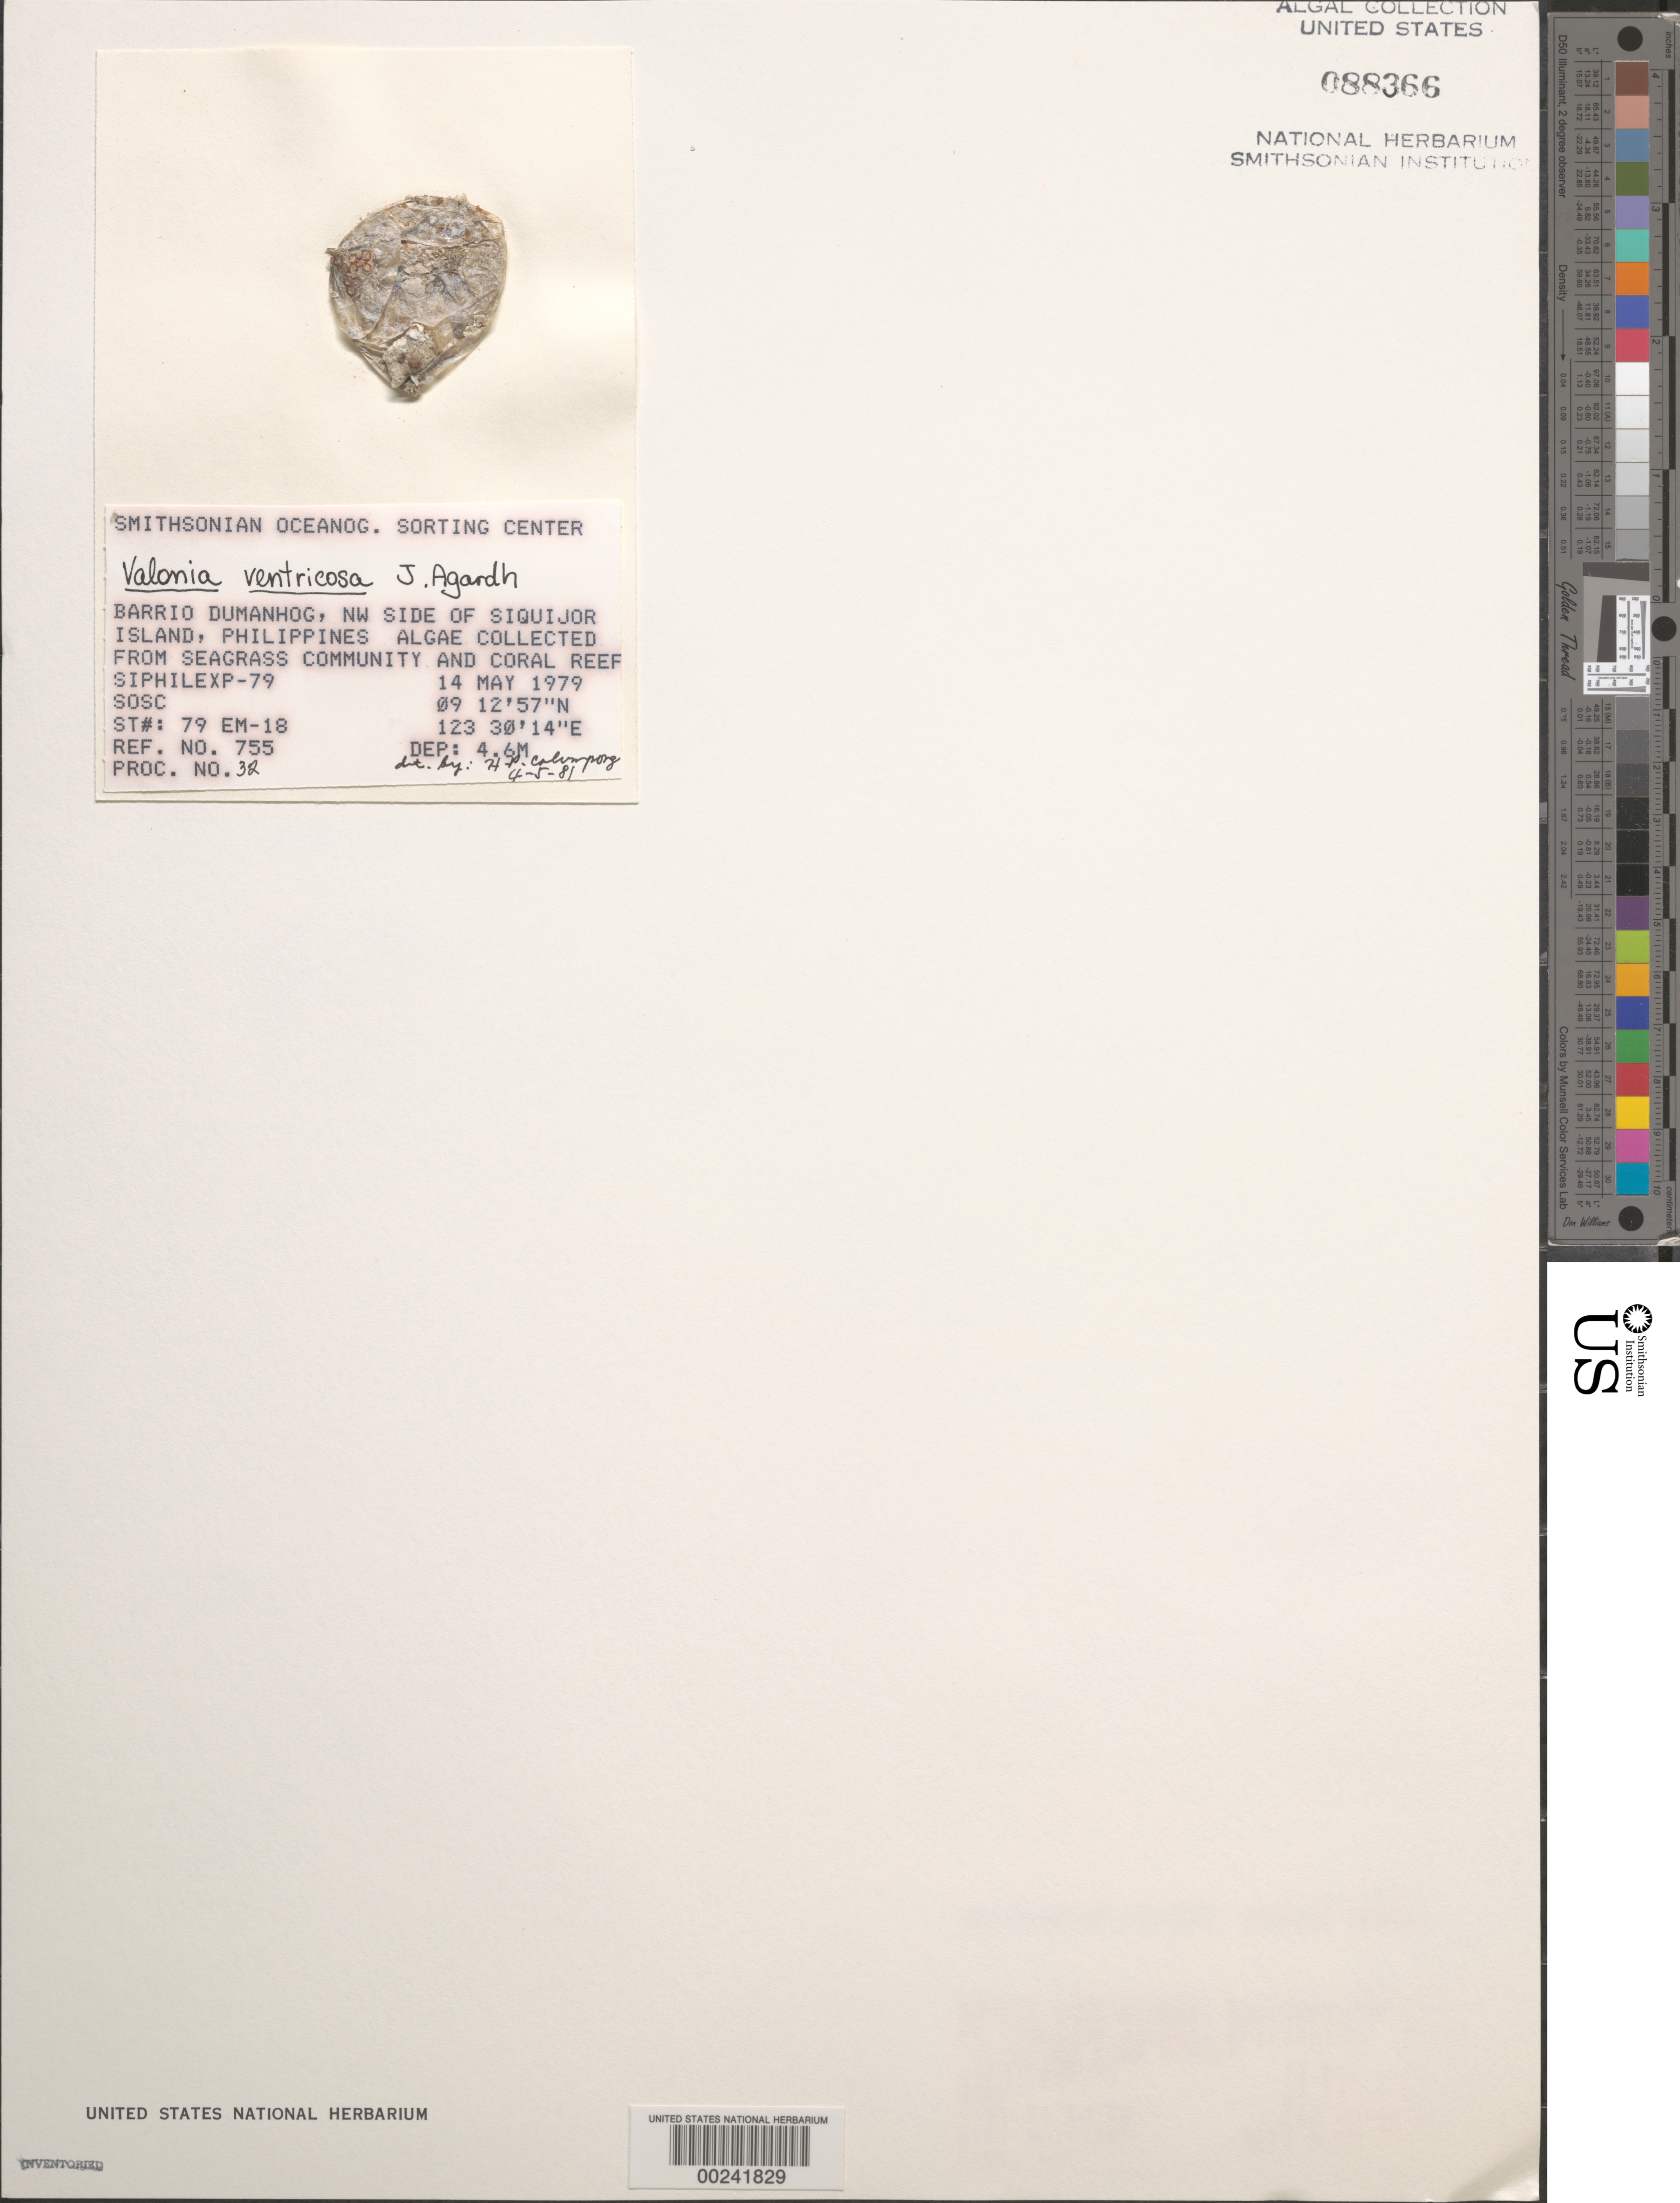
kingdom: Plantae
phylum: Chlorophyta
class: Ulvophyceae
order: Siphonocladales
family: Valoniaceae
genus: Valonia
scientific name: Valonia ventricosa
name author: J. Agardh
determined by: Calumpong, H. P.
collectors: SOSC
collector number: Station 79 Em-18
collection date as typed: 14 May 1979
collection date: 1979-05-14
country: Philippines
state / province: Central Visayas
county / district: Siquijor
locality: Visayan, Barrio dumanhog, siquijor island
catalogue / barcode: US 88366